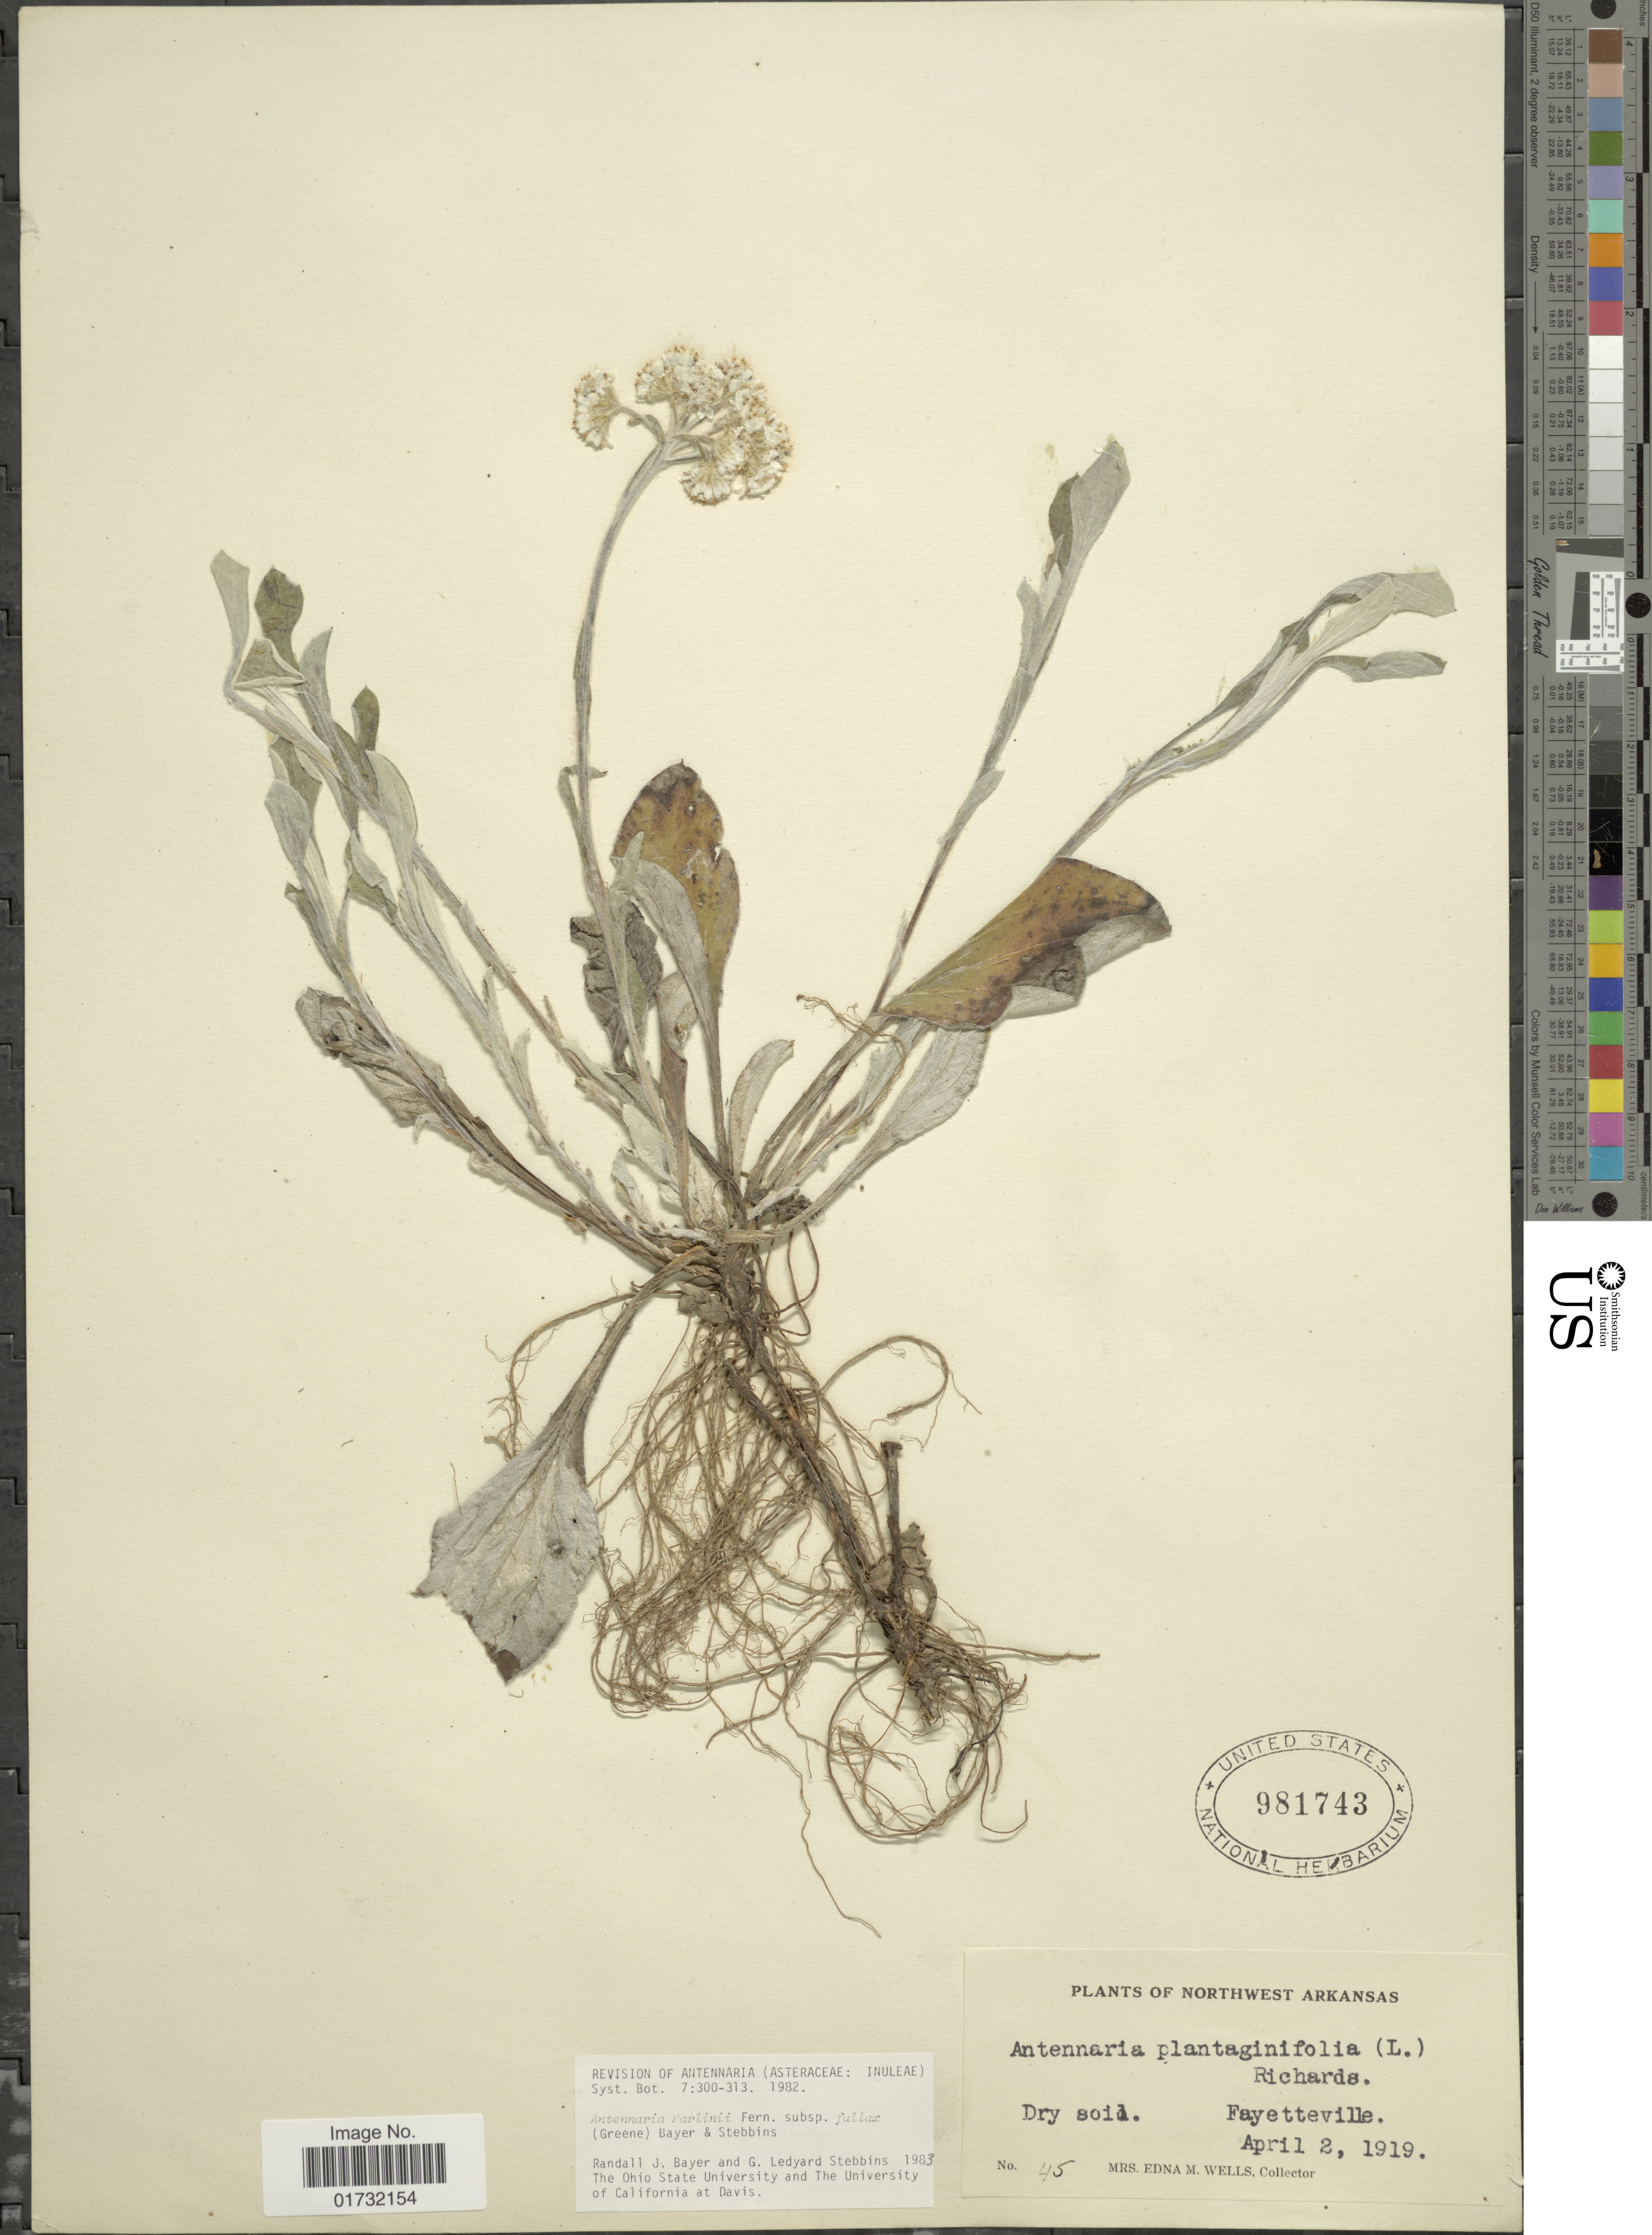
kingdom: Plantae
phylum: Tracheophyta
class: Magnoliopsida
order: Asterales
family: Asteraceae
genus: Antennaria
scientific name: Antennaria parlinii subsp. fallax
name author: (Greene) R.J. Bayer & Stebbins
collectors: E. M. Wells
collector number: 45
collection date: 1919-04-02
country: United States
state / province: Arkansas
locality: Northwest Arkansas, Fayetteville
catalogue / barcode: US 981743